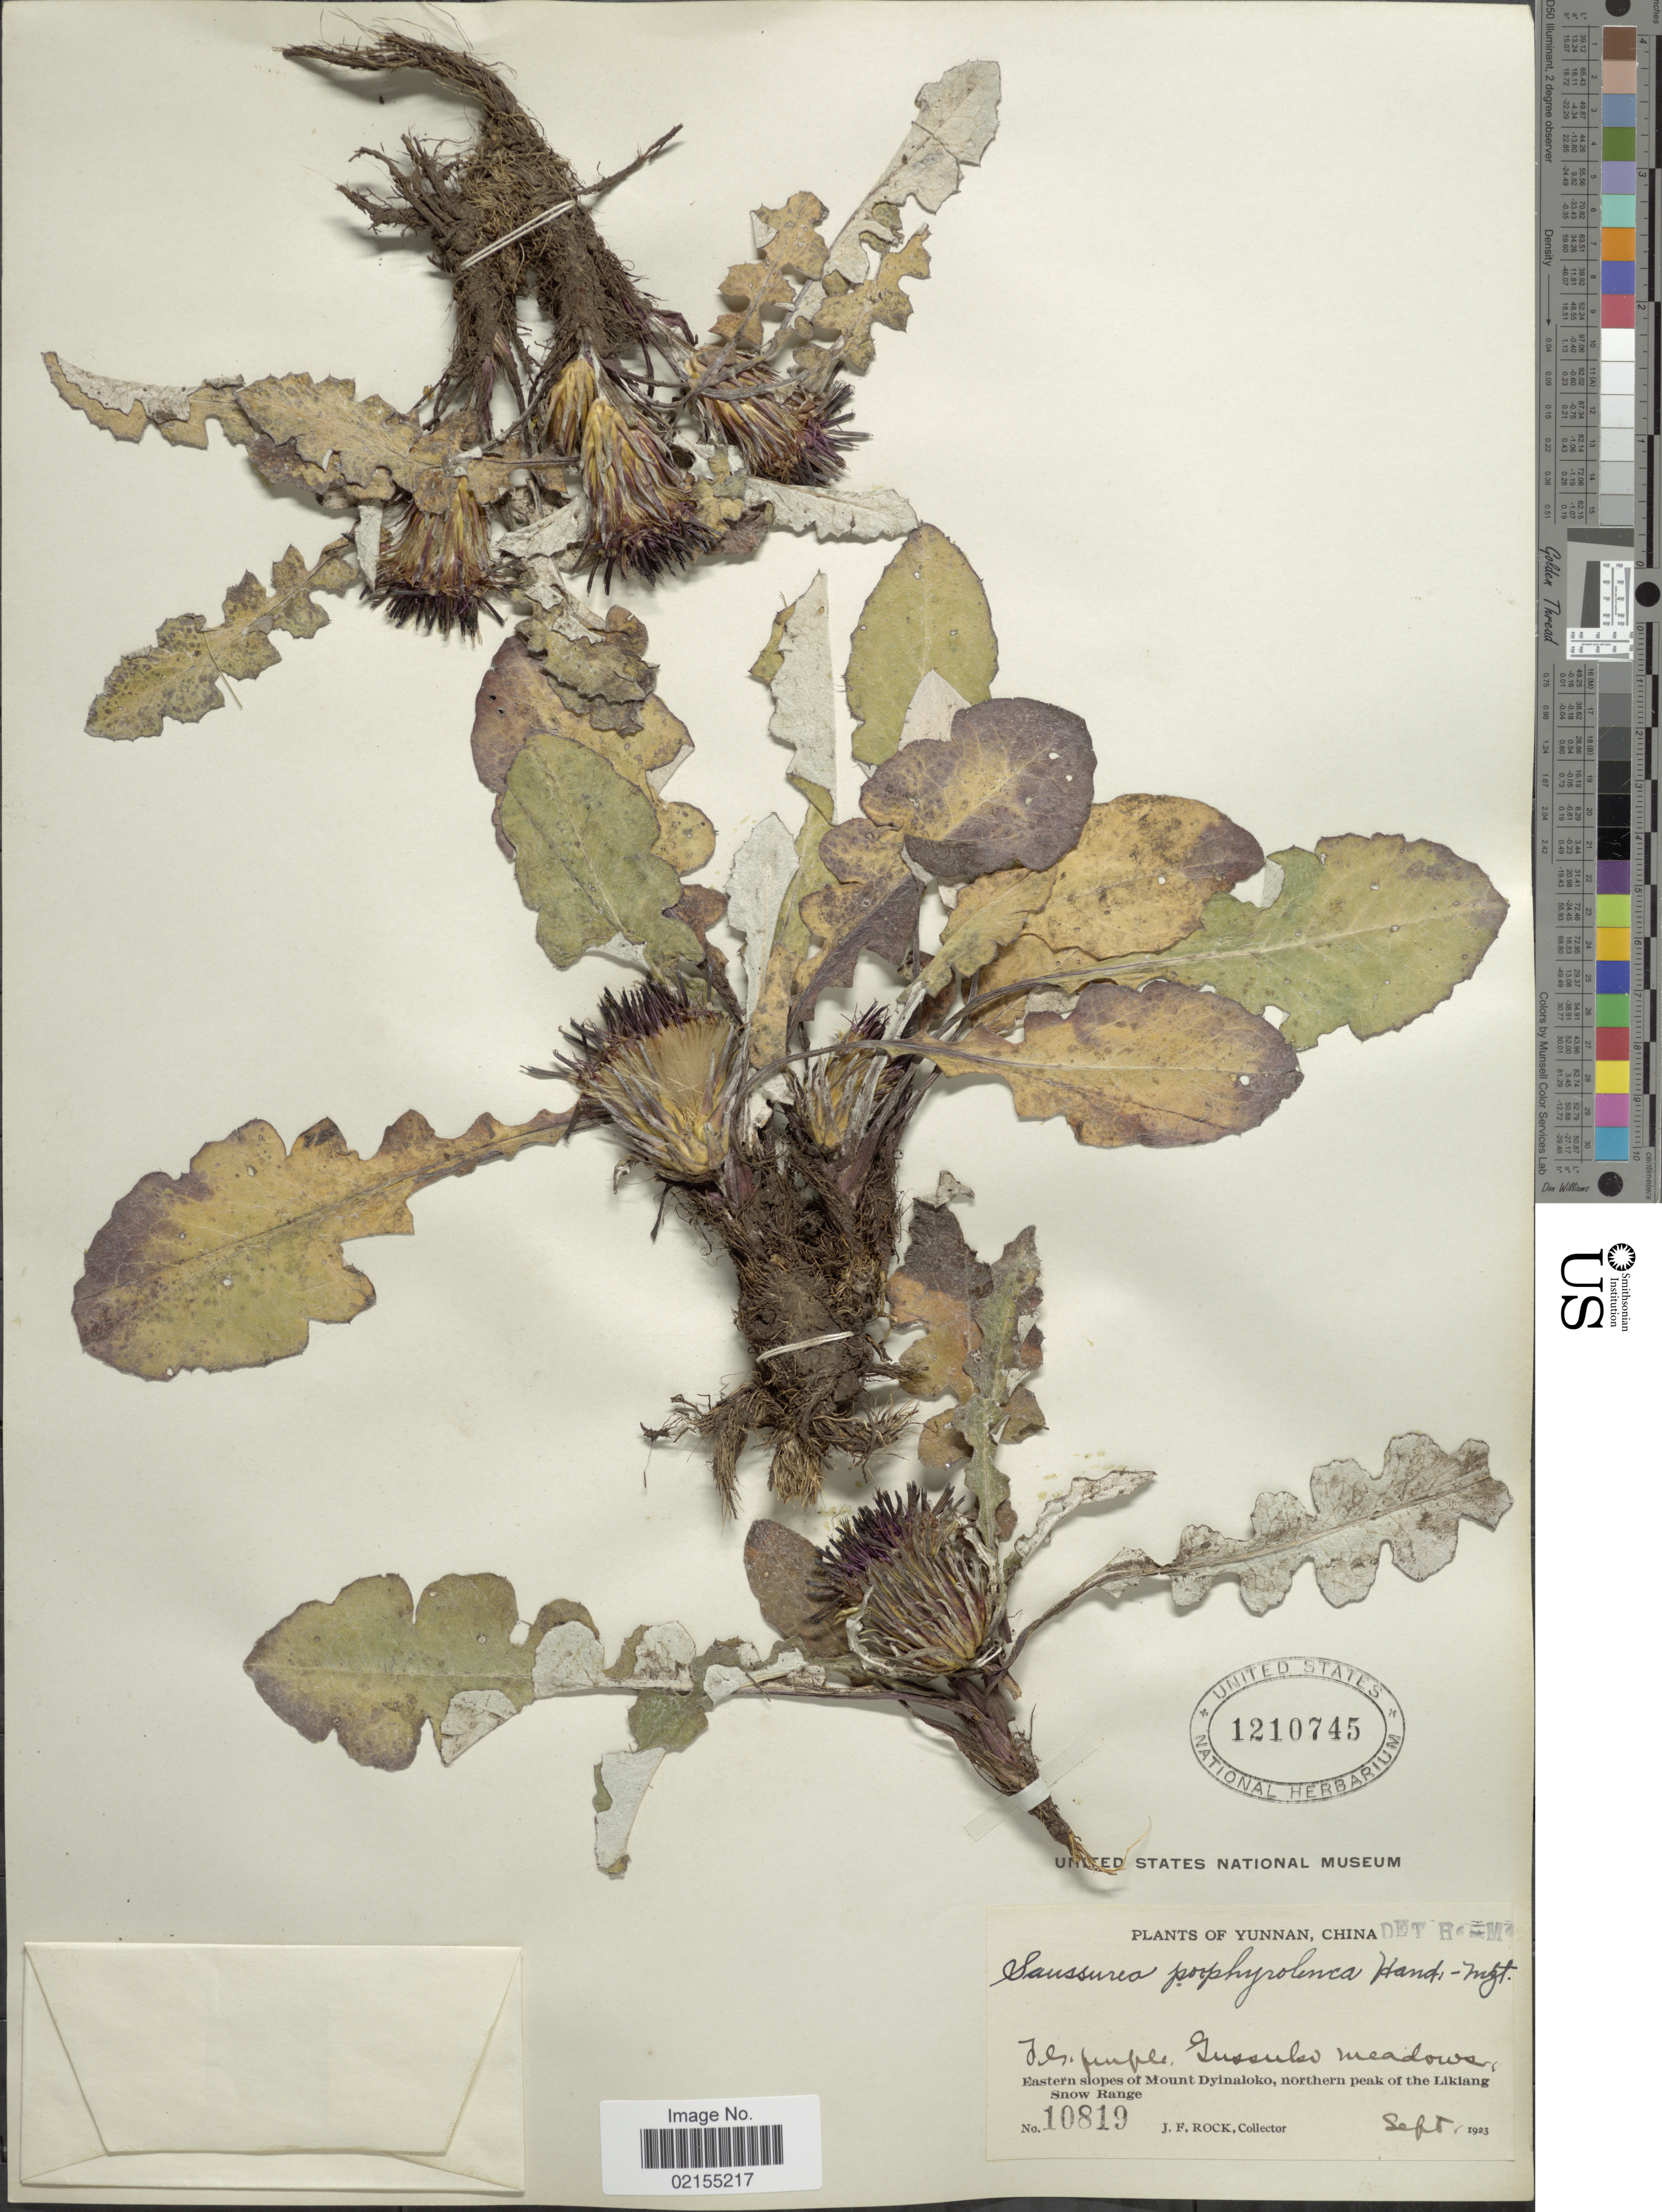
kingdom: Plantae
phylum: Tracheophyta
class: Magnoliopsida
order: Asterales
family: Asteraceae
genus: Saussurea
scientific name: Saussurea porphyroleuca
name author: Hand.-Mazz.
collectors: J. Rock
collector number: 10819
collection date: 1923-09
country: China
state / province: Yunnan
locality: Yunnan, China, Gussulev meadow, Eastern slopes of Mount Dyinaloko, northern peak of the Likiang Snow Range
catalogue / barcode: US 1210745